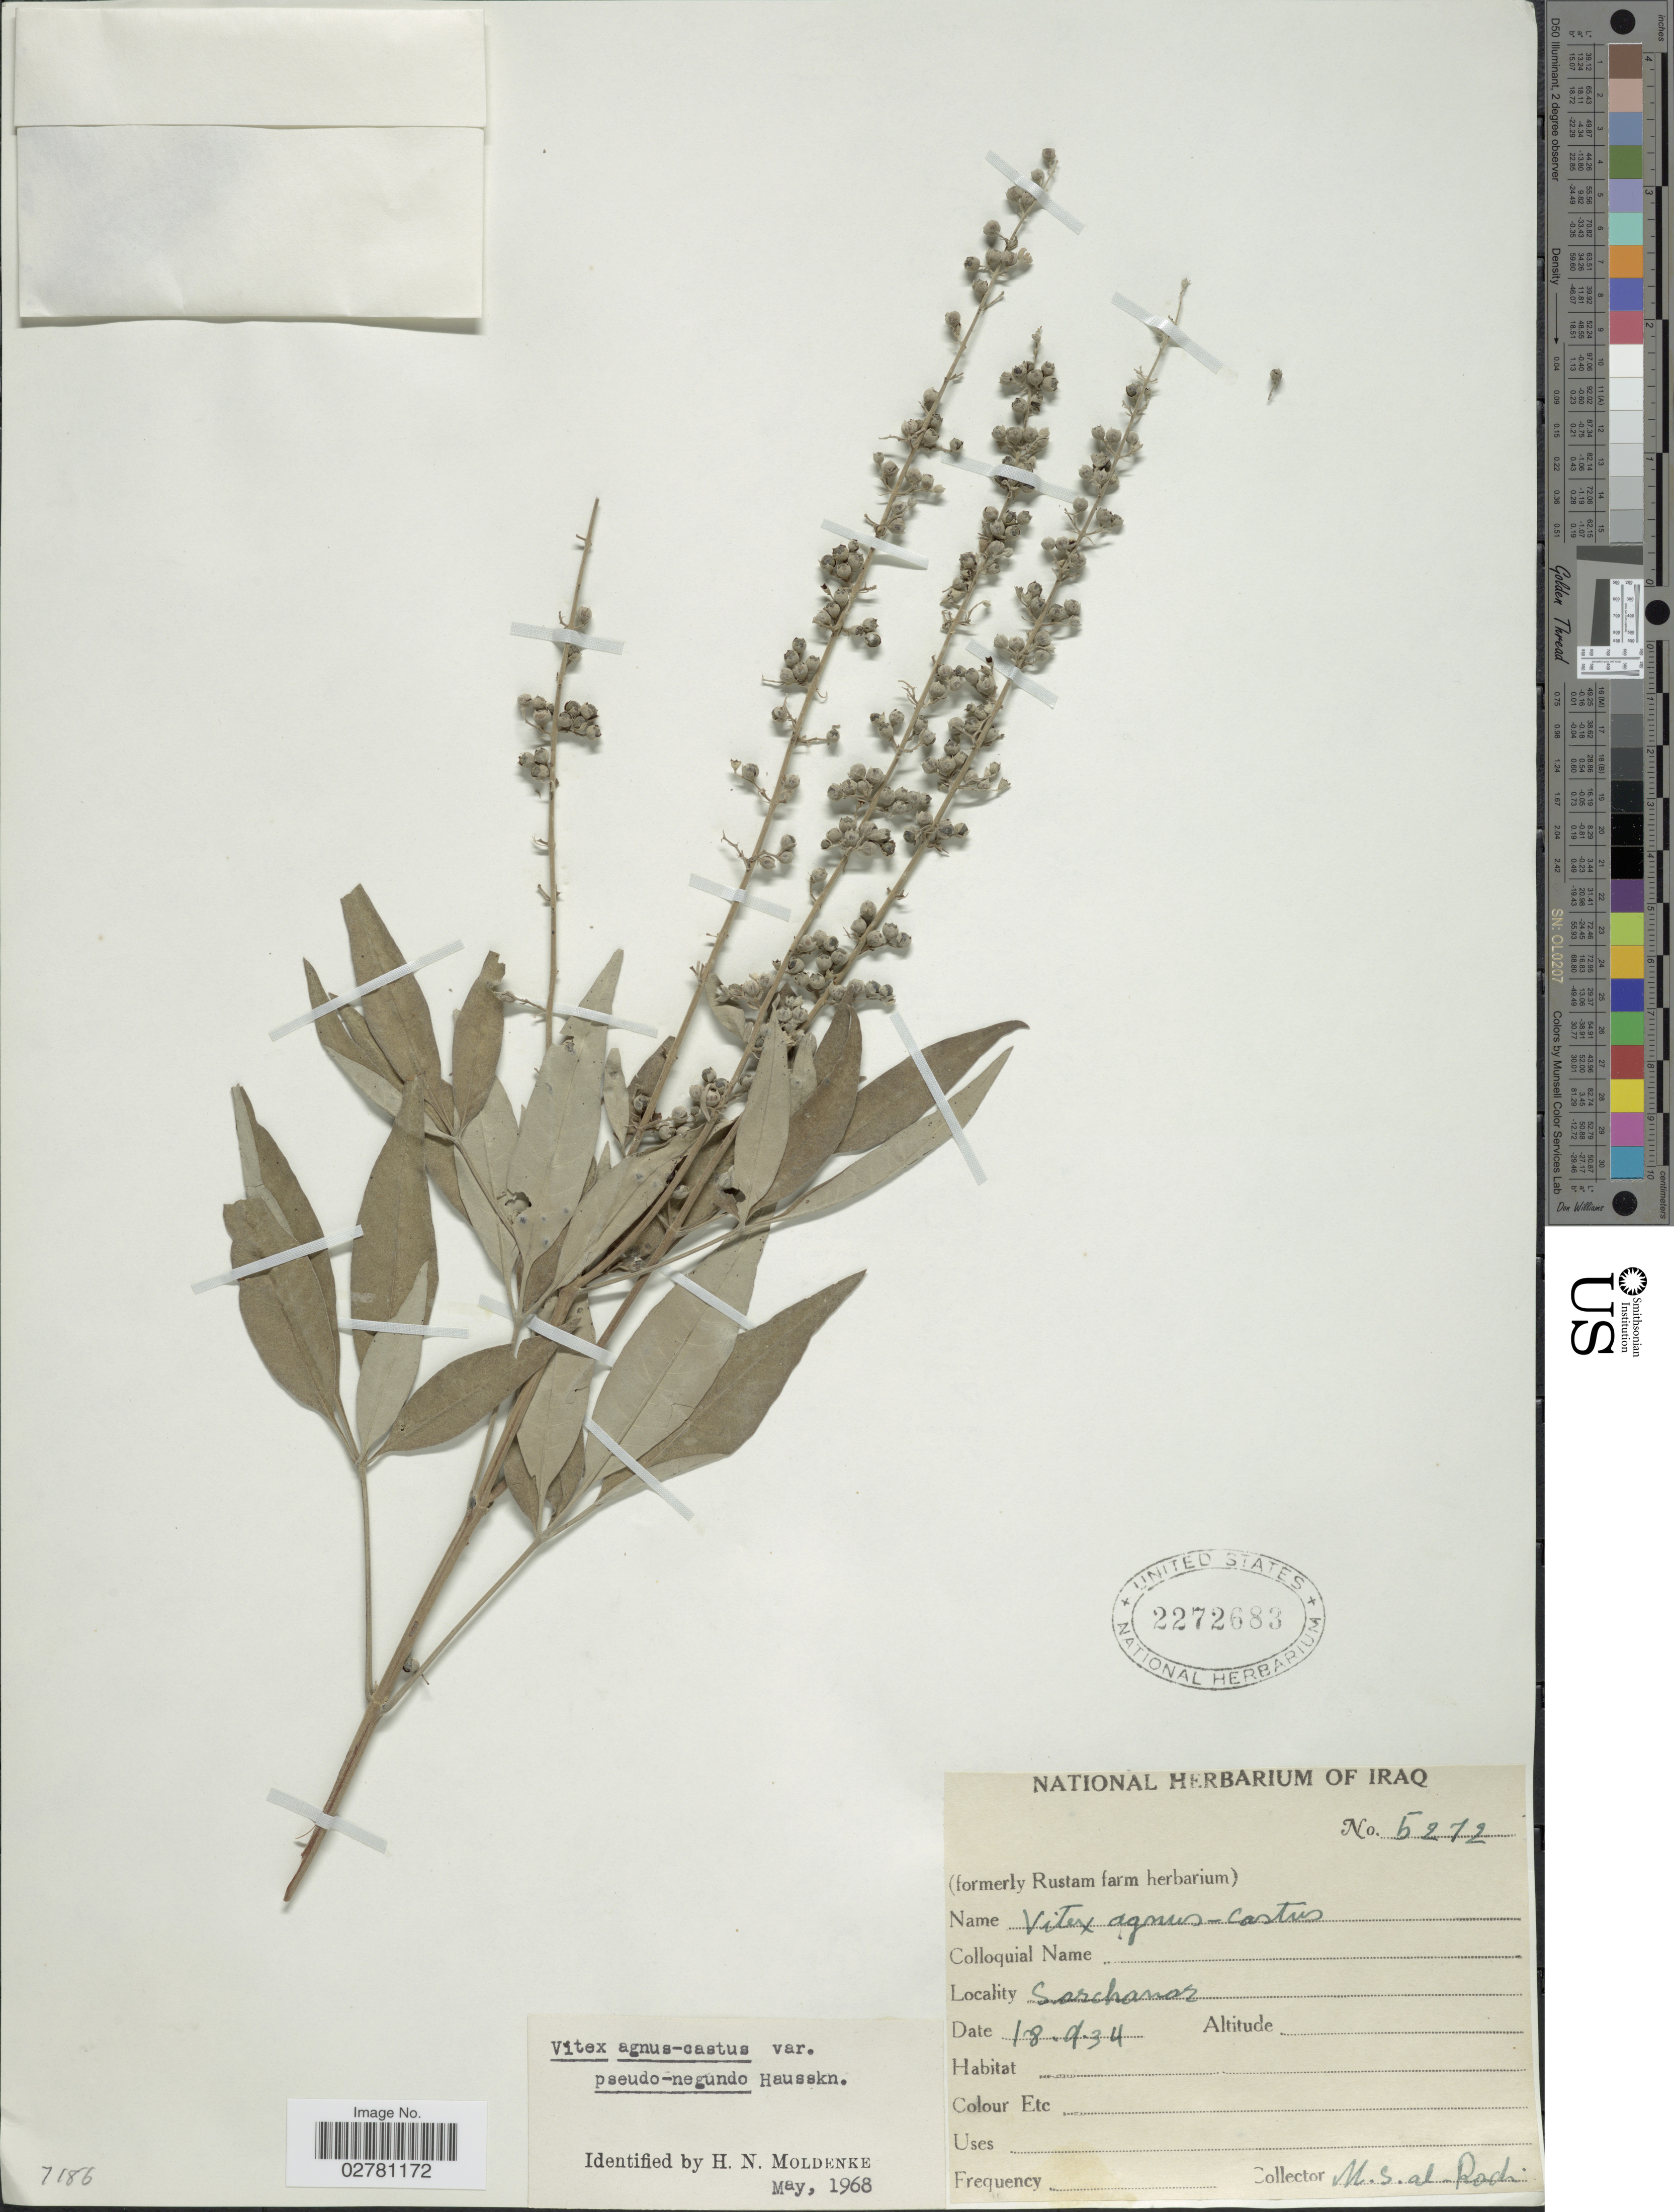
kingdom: Plantae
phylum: Tracheophyta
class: Magnoliopsida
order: Lamiales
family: Lamiaceae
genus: Vitex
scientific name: Vitex agnus-castus var. pseudonegundo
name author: Hausskn.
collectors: M. al Rodi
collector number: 5272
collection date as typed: Transcribed d/m/y: 18/9/34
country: Iraq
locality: Sarchanar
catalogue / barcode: US 2272683